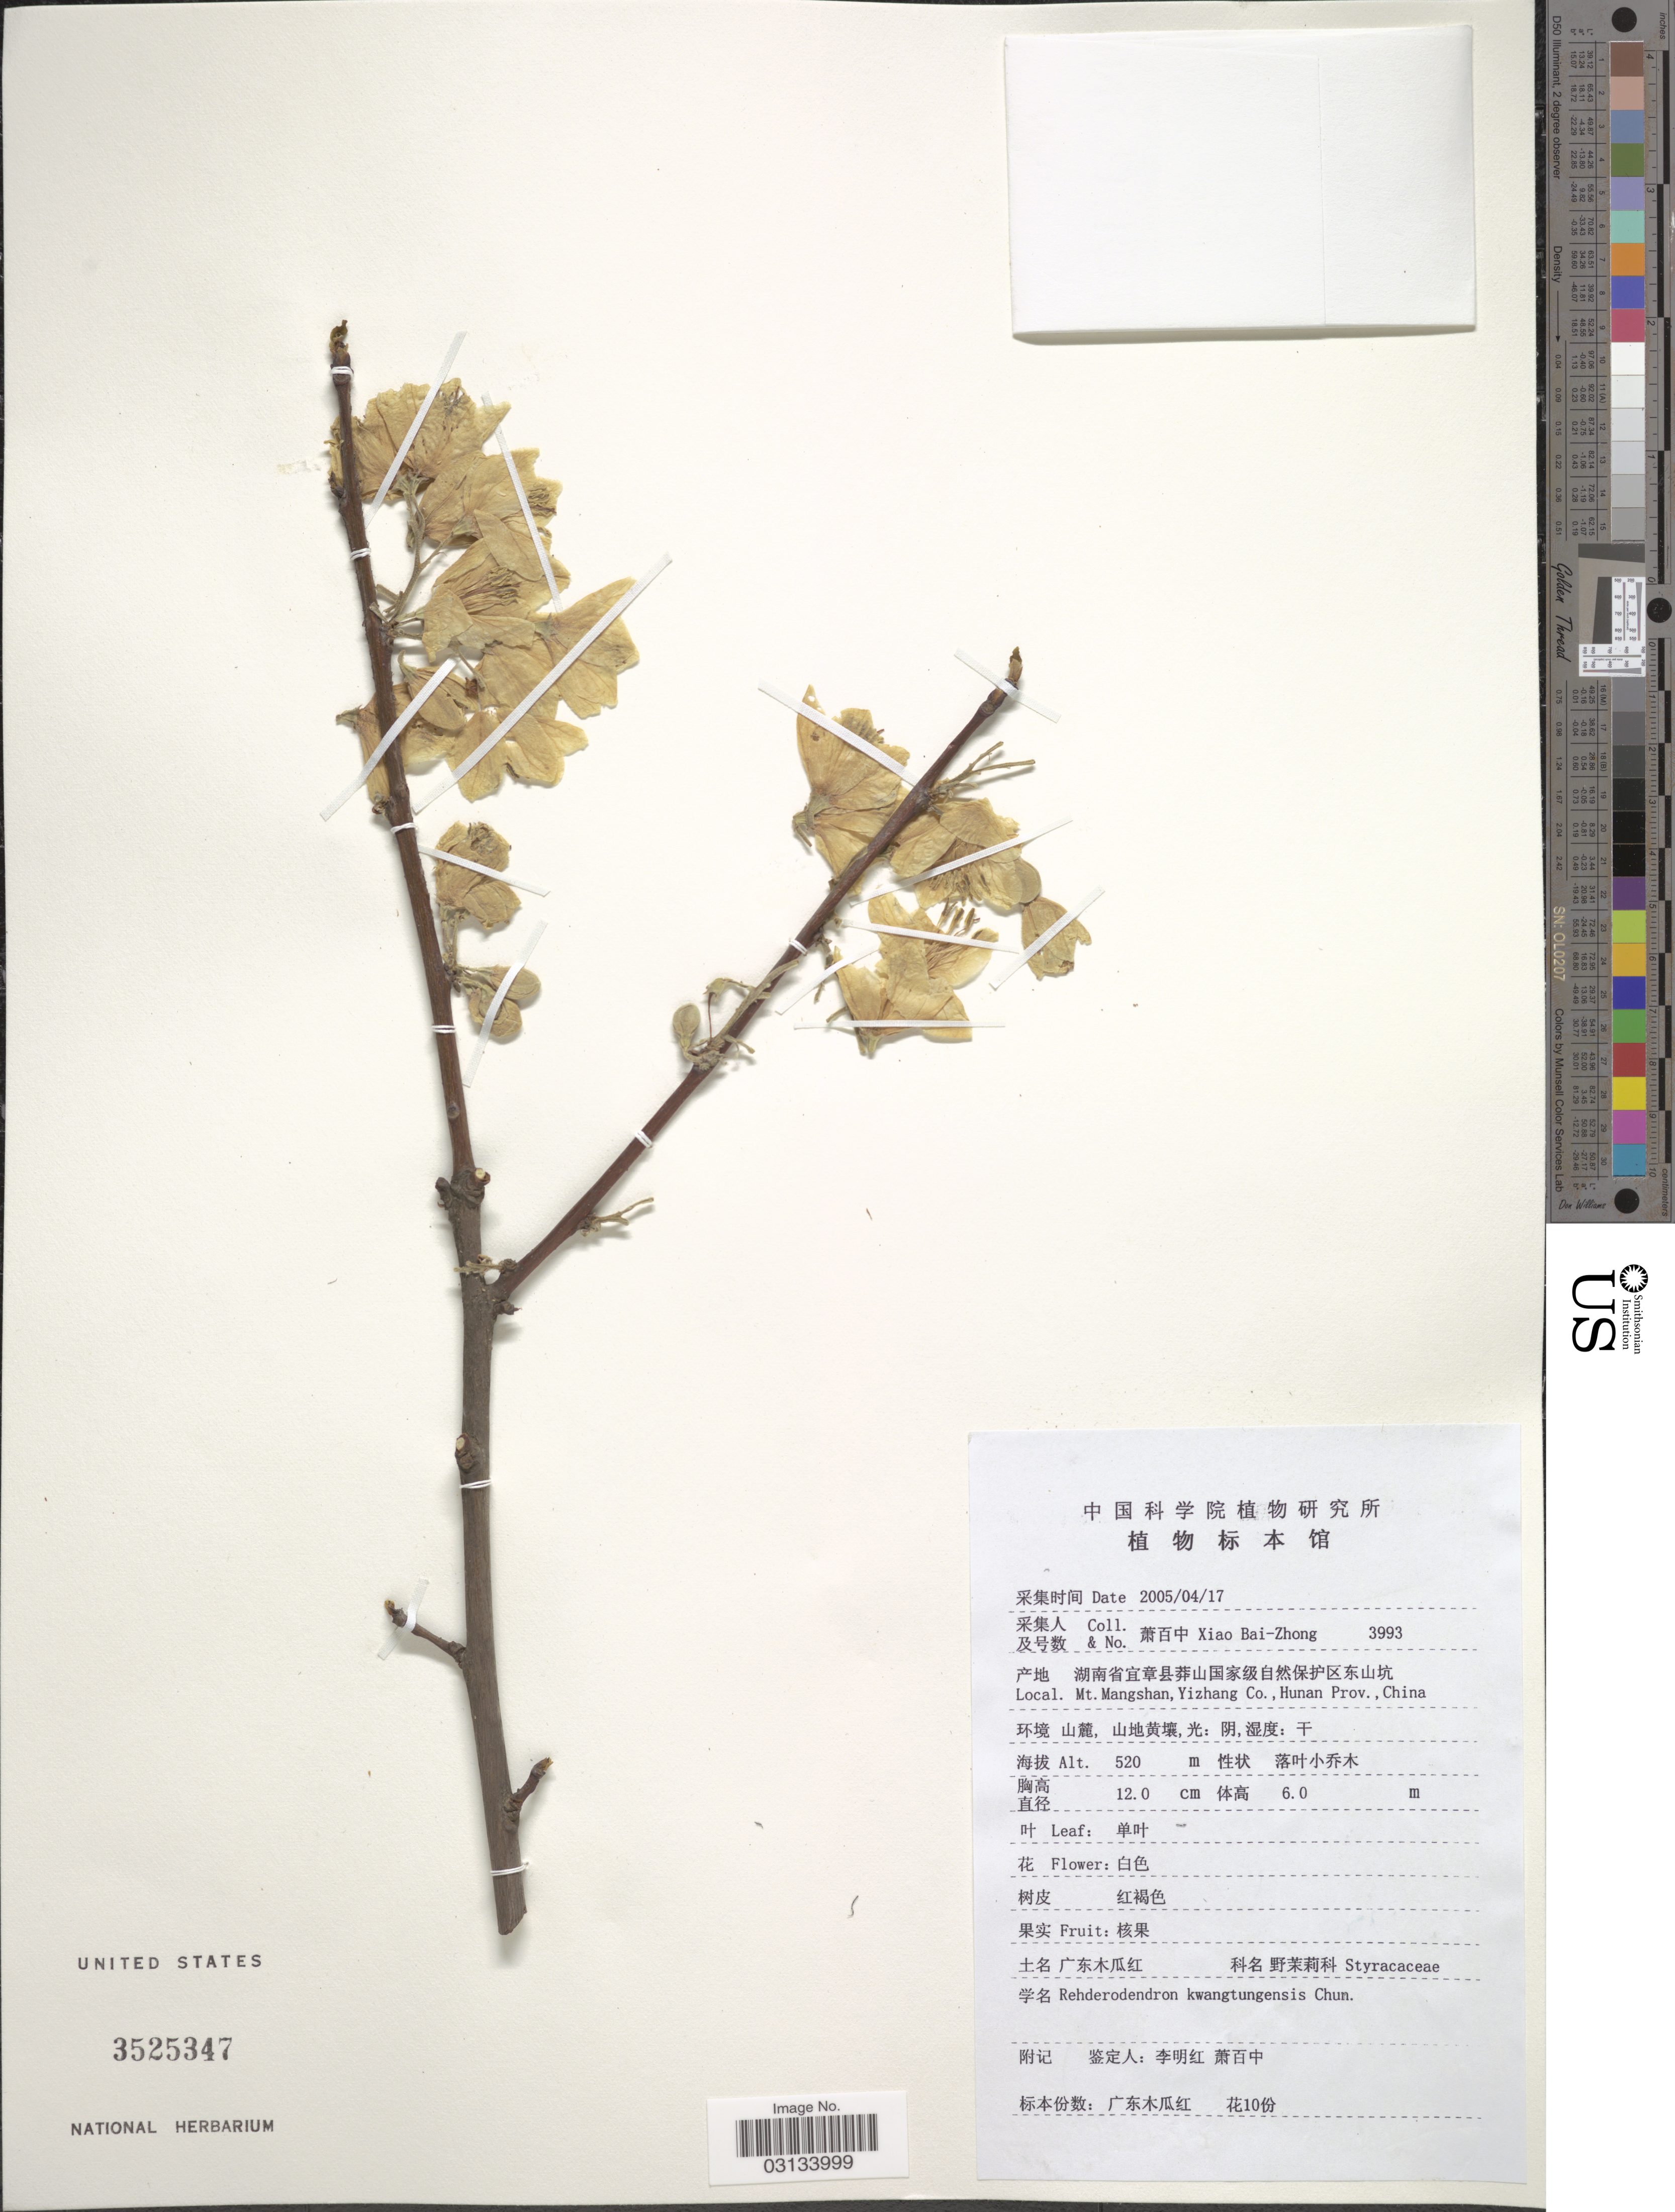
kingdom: Plantae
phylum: Tracheophyta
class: Magnoliopsida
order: Ericales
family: Styracaceae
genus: Rehderodendron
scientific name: Rehderodendron kwangtungense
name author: Chun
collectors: B. Z. Xiao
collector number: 3993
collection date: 2005-04-17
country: China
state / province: Hunan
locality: Mt. Mangshan, Yizhang Co.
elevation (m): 520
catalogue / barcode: US 3525347